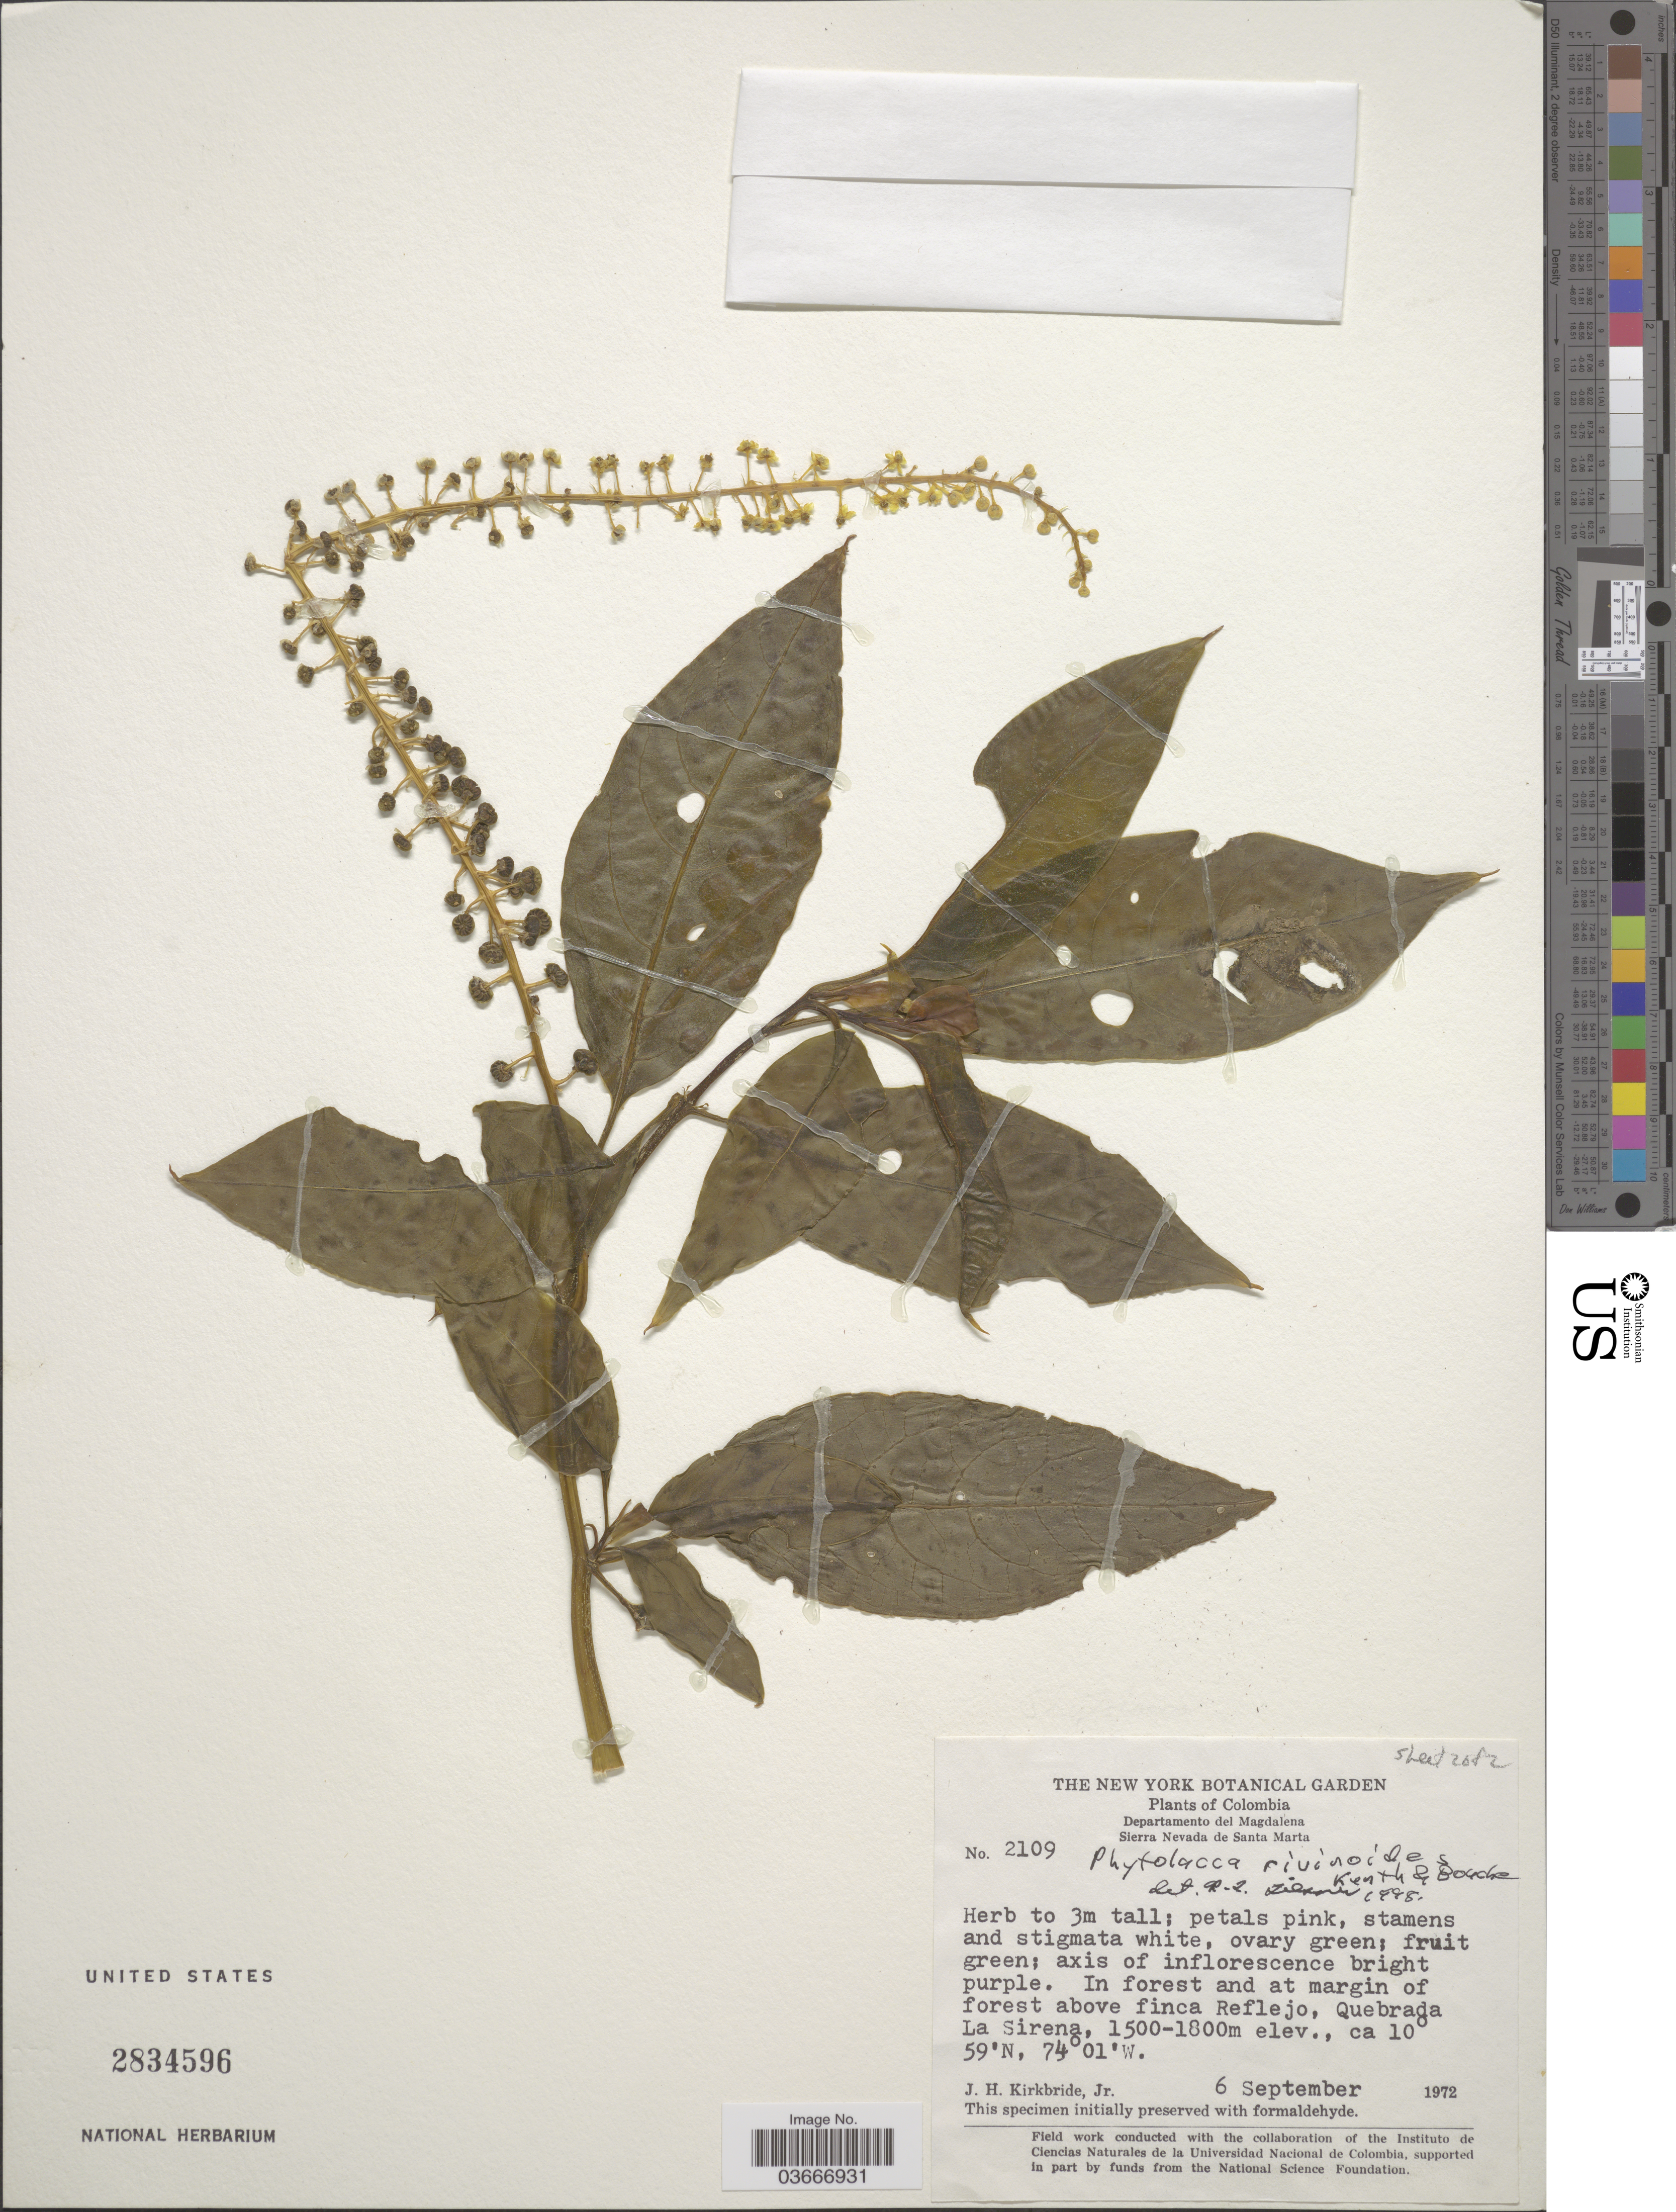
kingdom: Plantae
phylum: Tracheophyta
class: Magnoliopsida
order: Caryophyllales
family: Phytolaccaceae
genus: Phytolacca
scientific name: Phytolacca rivinoides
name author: Kunth & C.D. Bouché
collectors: J. H. Kirkbride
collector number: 2109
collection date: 1972-09-06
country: Colombia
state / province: Magdalena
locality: Departamento del Magdalena. Sierra Nevada de Santa Marta. In forest and at margin of forest above finca Reflejo, Quebrada La Sirena.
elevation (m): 1500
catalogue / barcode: US 2834596